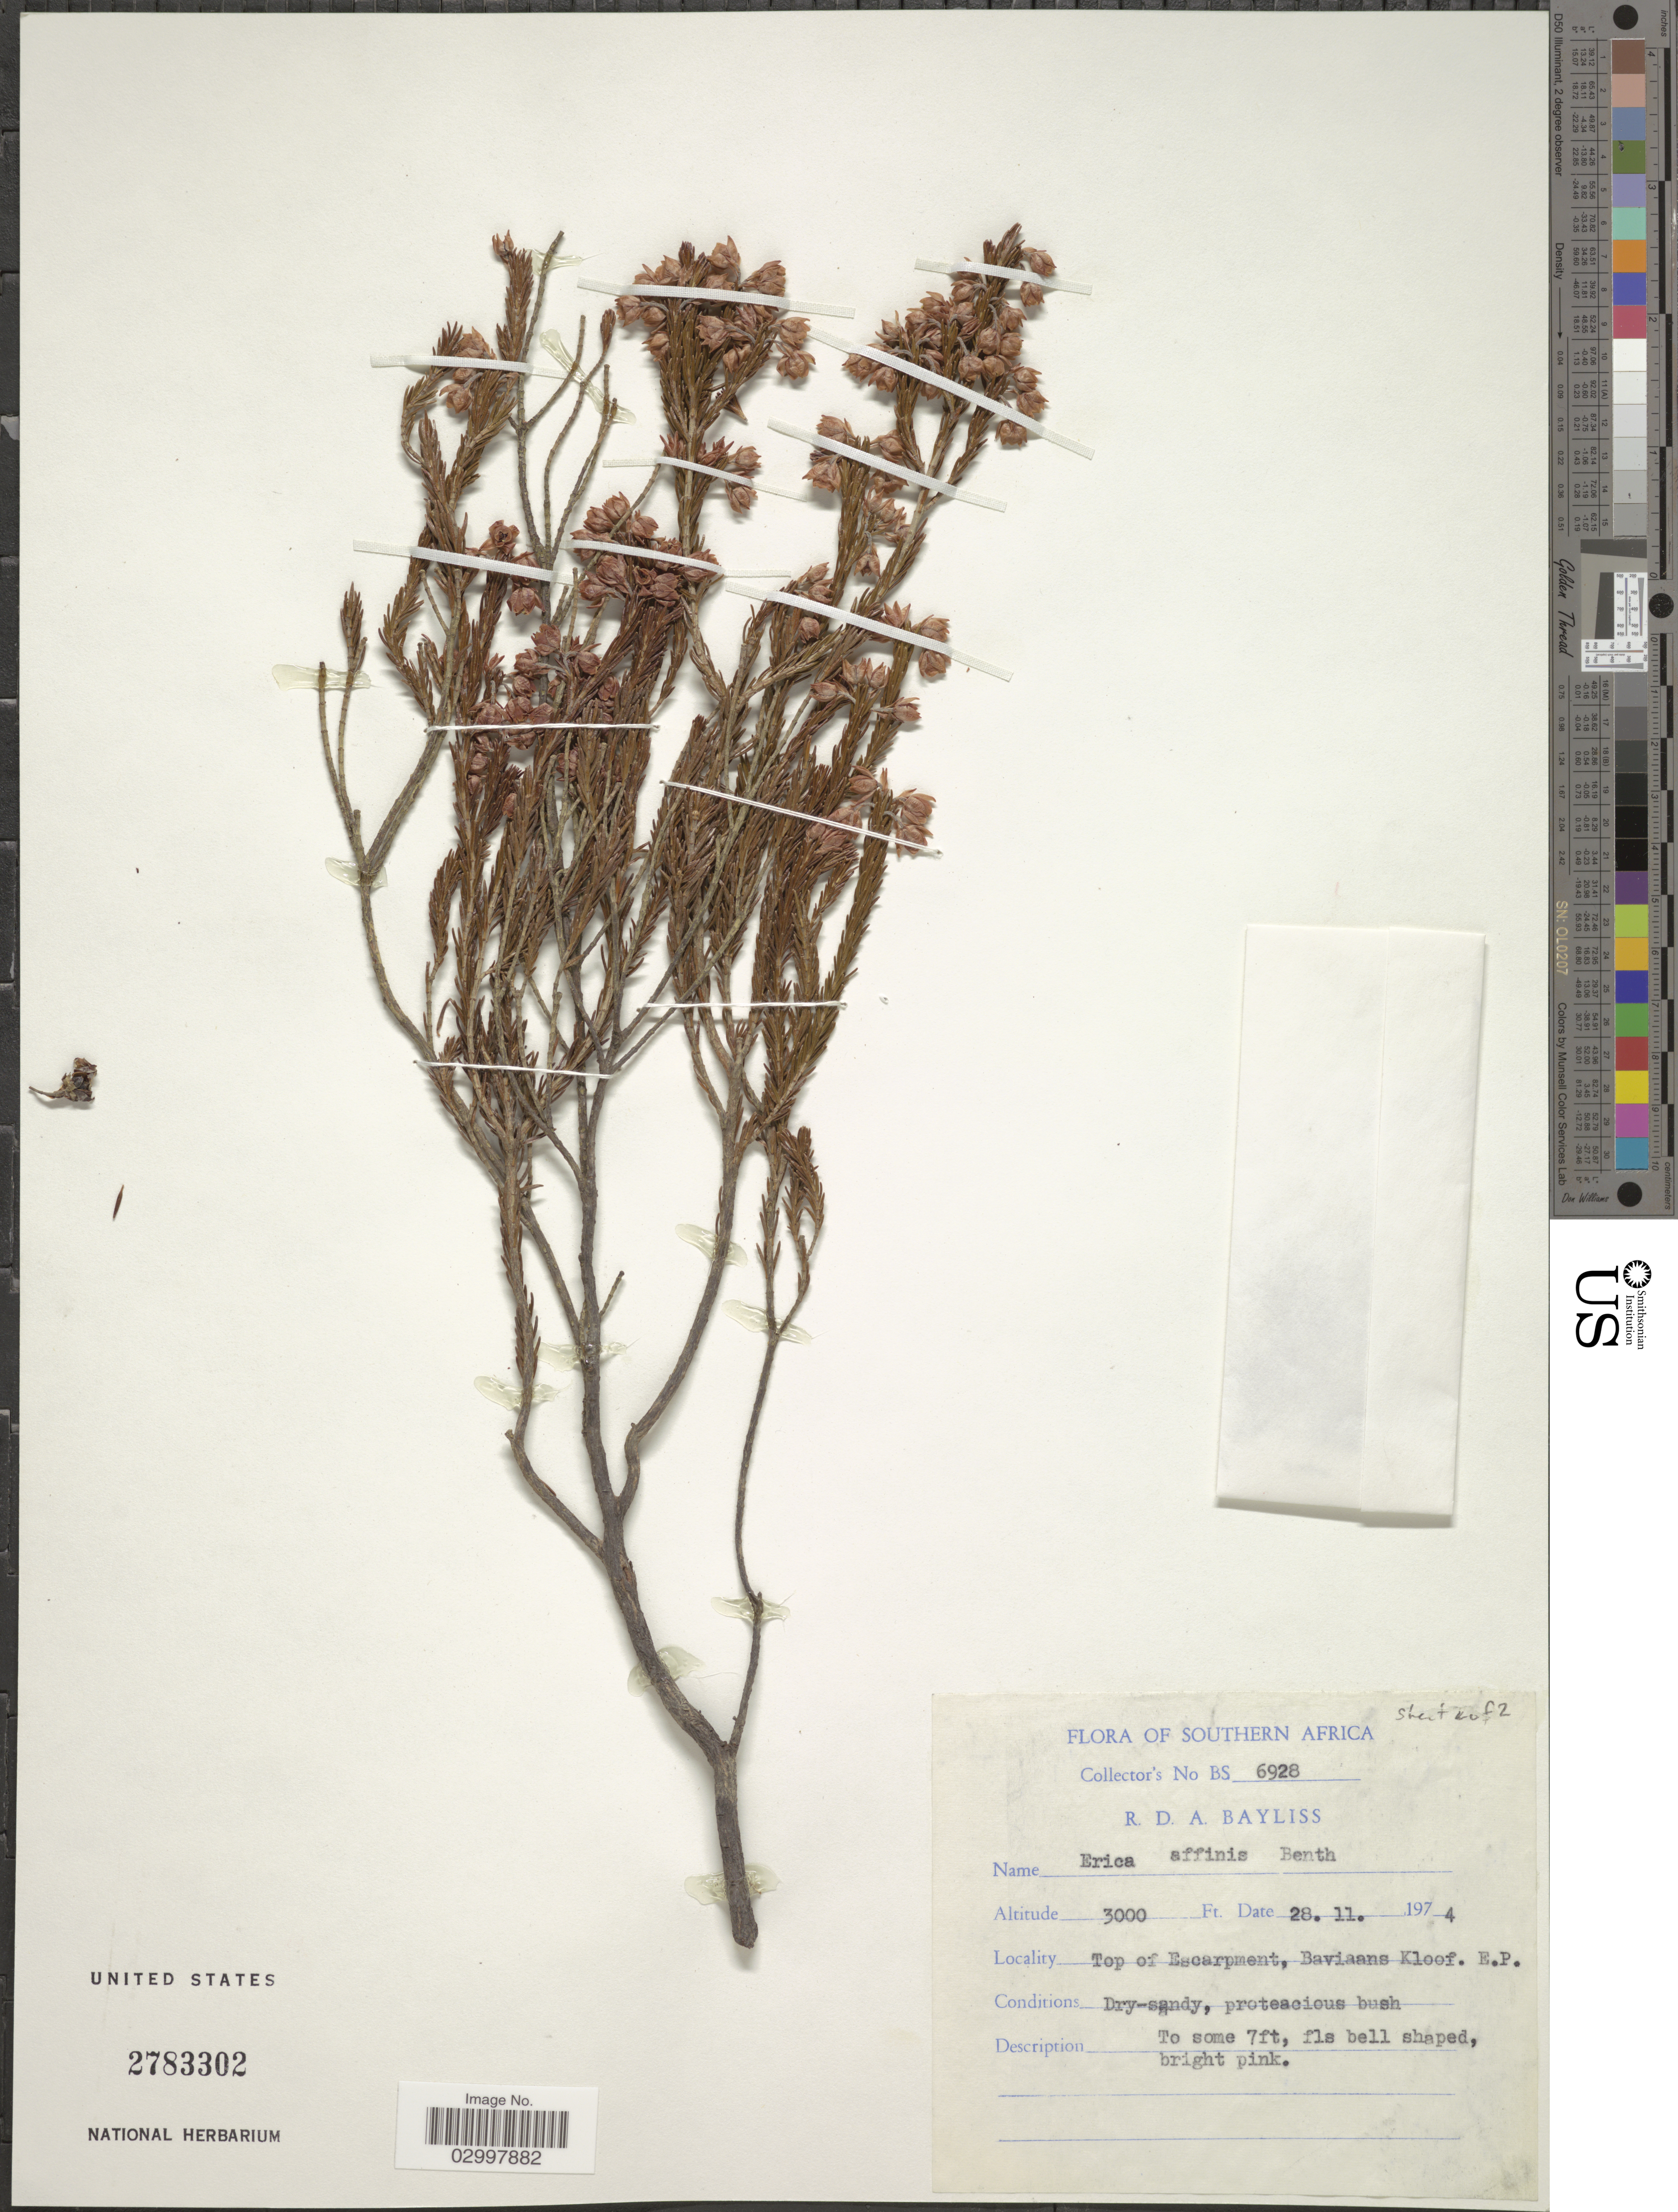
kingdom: Plantae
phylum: Tracheophyta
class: Magnoliopsida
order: Ericales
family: Ericaceae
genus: Erica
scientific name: Erica affinis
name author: Benth.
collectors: R. Bayliss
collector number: BS 6928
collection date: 1974-11-28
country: South Africa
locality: Southern Africa. Top of escarpment, Baviaans Kloof. E.P.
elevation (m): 914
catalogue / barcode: US 2783302